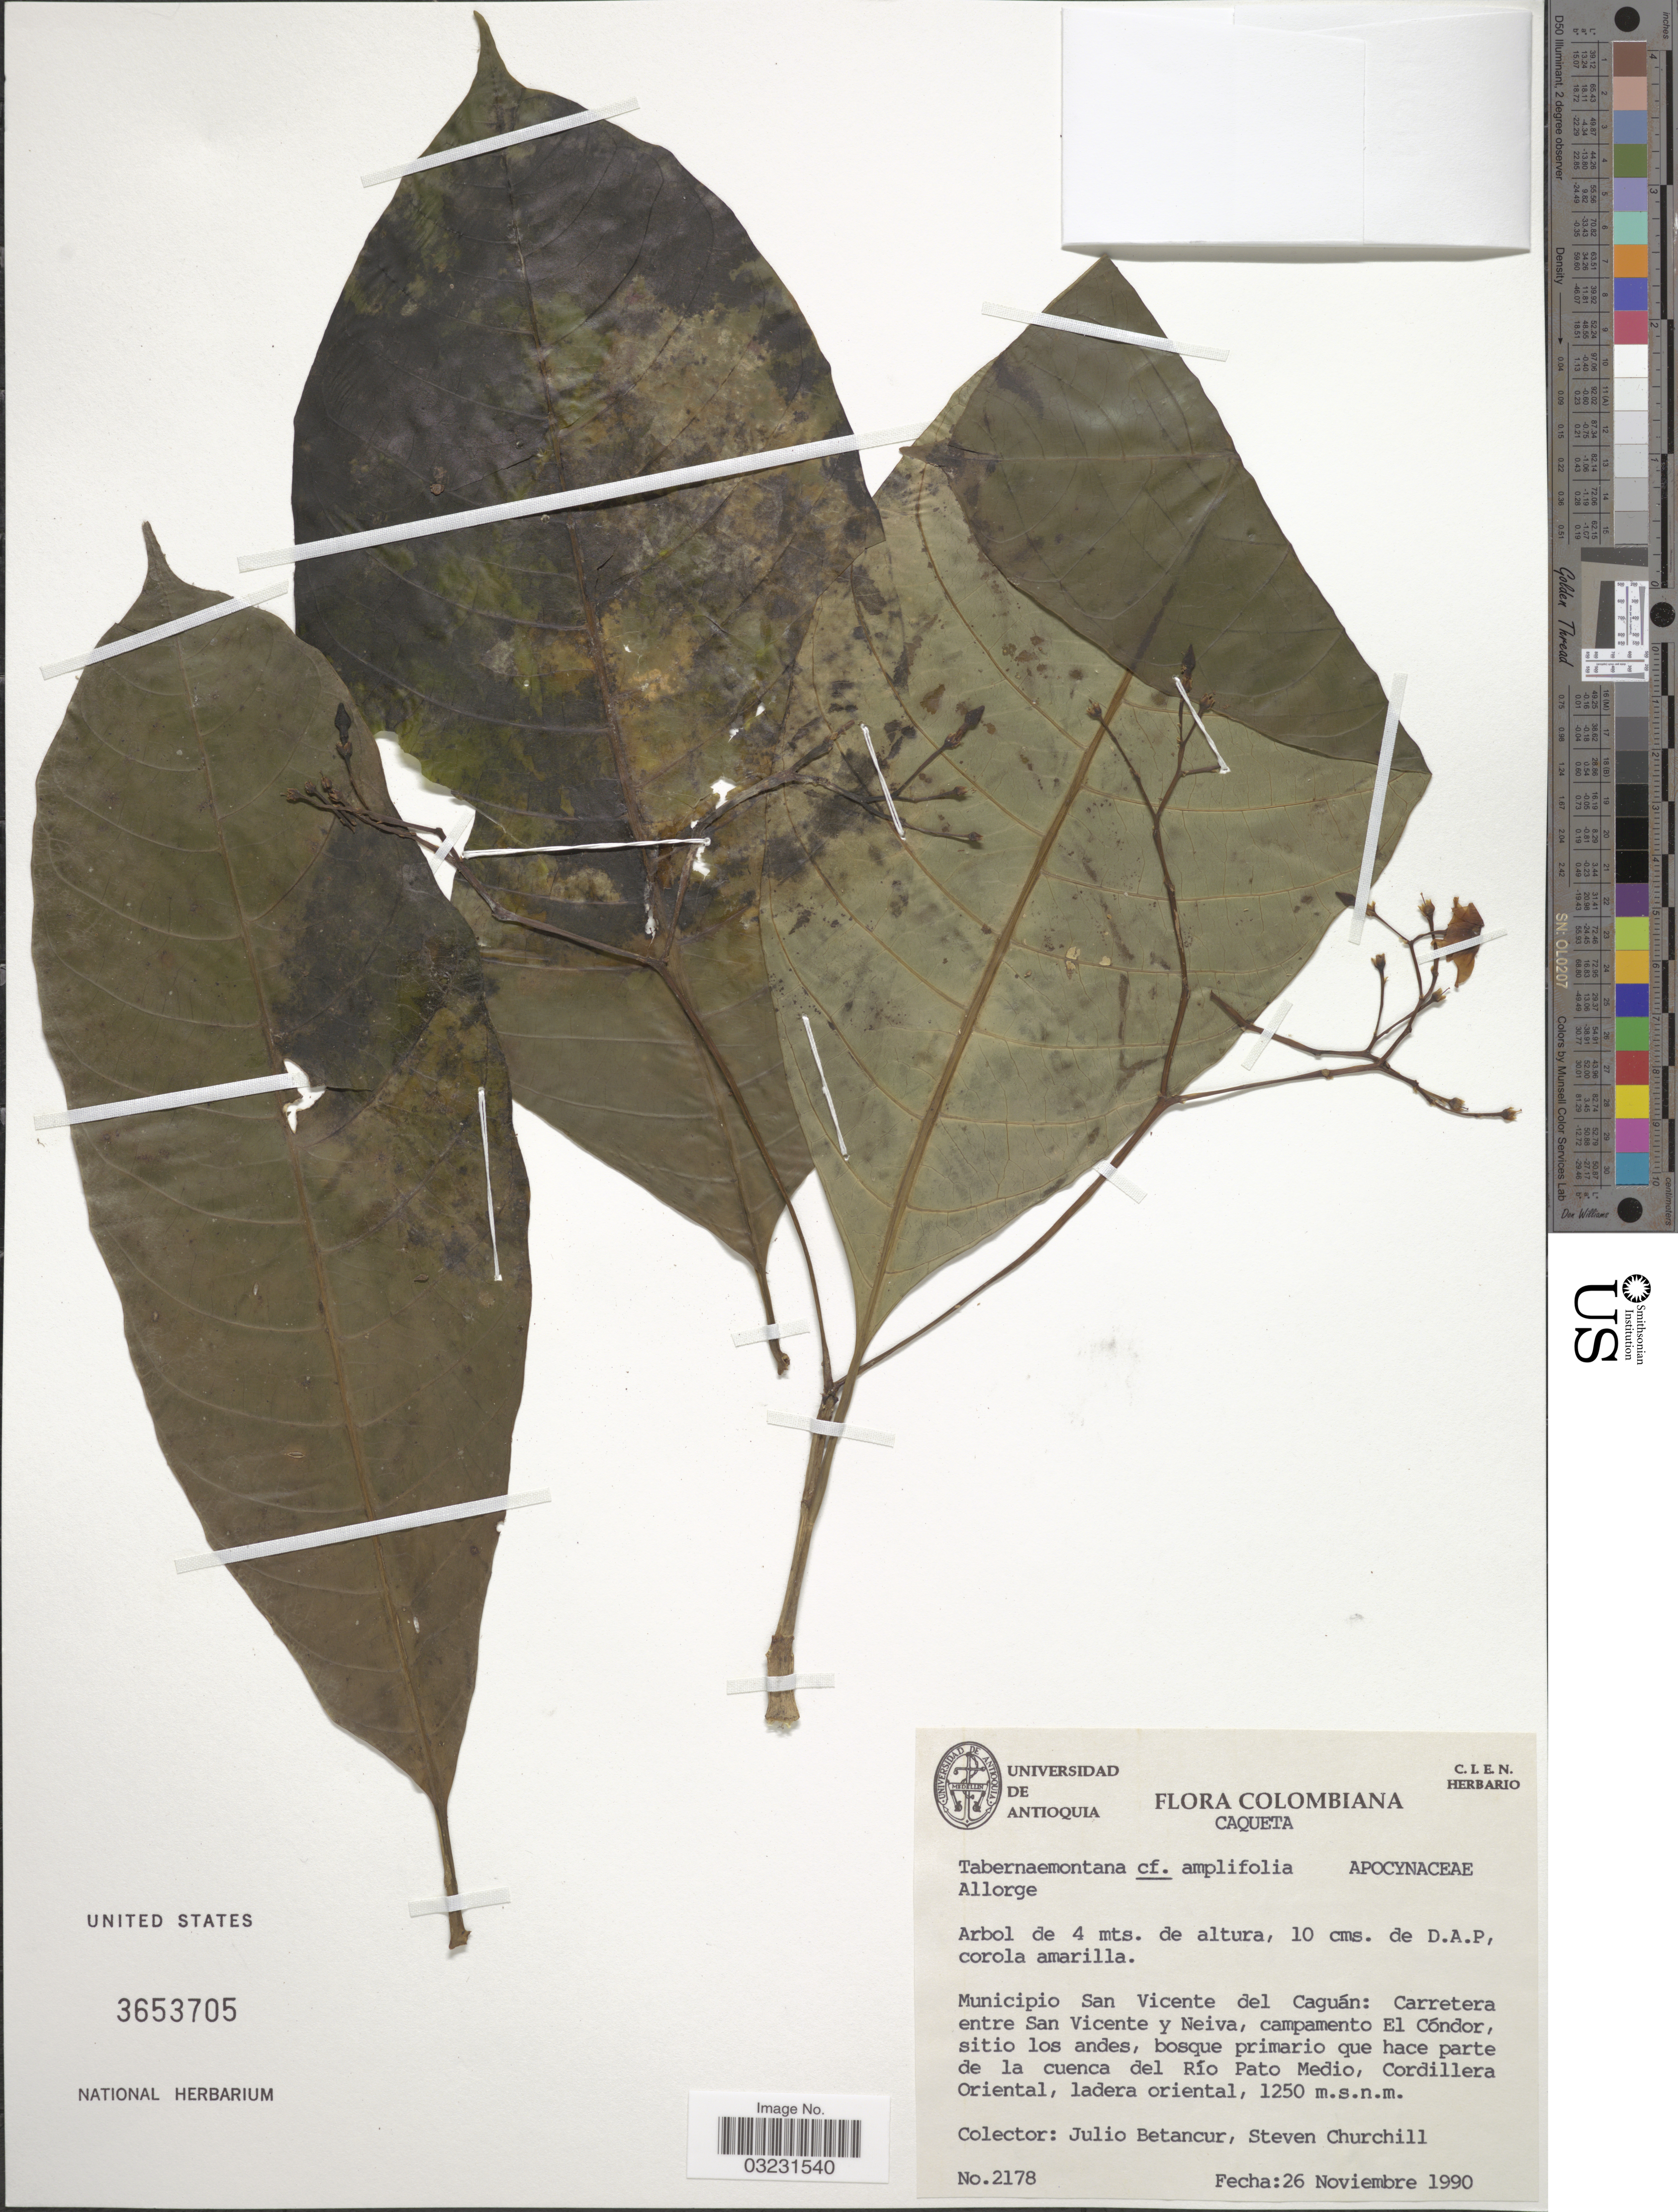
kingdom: Plantae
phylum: Tracheophyta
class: Magnoliopsida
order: Gentianales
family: Apocynaceae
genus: Tabernaemontana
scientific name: Tabernaemontana amplifolia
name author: L. Allorge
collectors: J. Betancur & S. Churchill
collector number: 2178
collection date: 1990-11-26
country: Colombia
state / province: Caquetá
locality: Municipio San Vicente del Caguán: Carretera entre San Vicente y Neiva, campamento El Cóndor, sitio los andes, bosque primario que hace parte de la cuenca del Río Pato Medio, Cordillera Oriental, ladera oriental.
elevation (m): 1250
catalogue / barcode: US 3653705